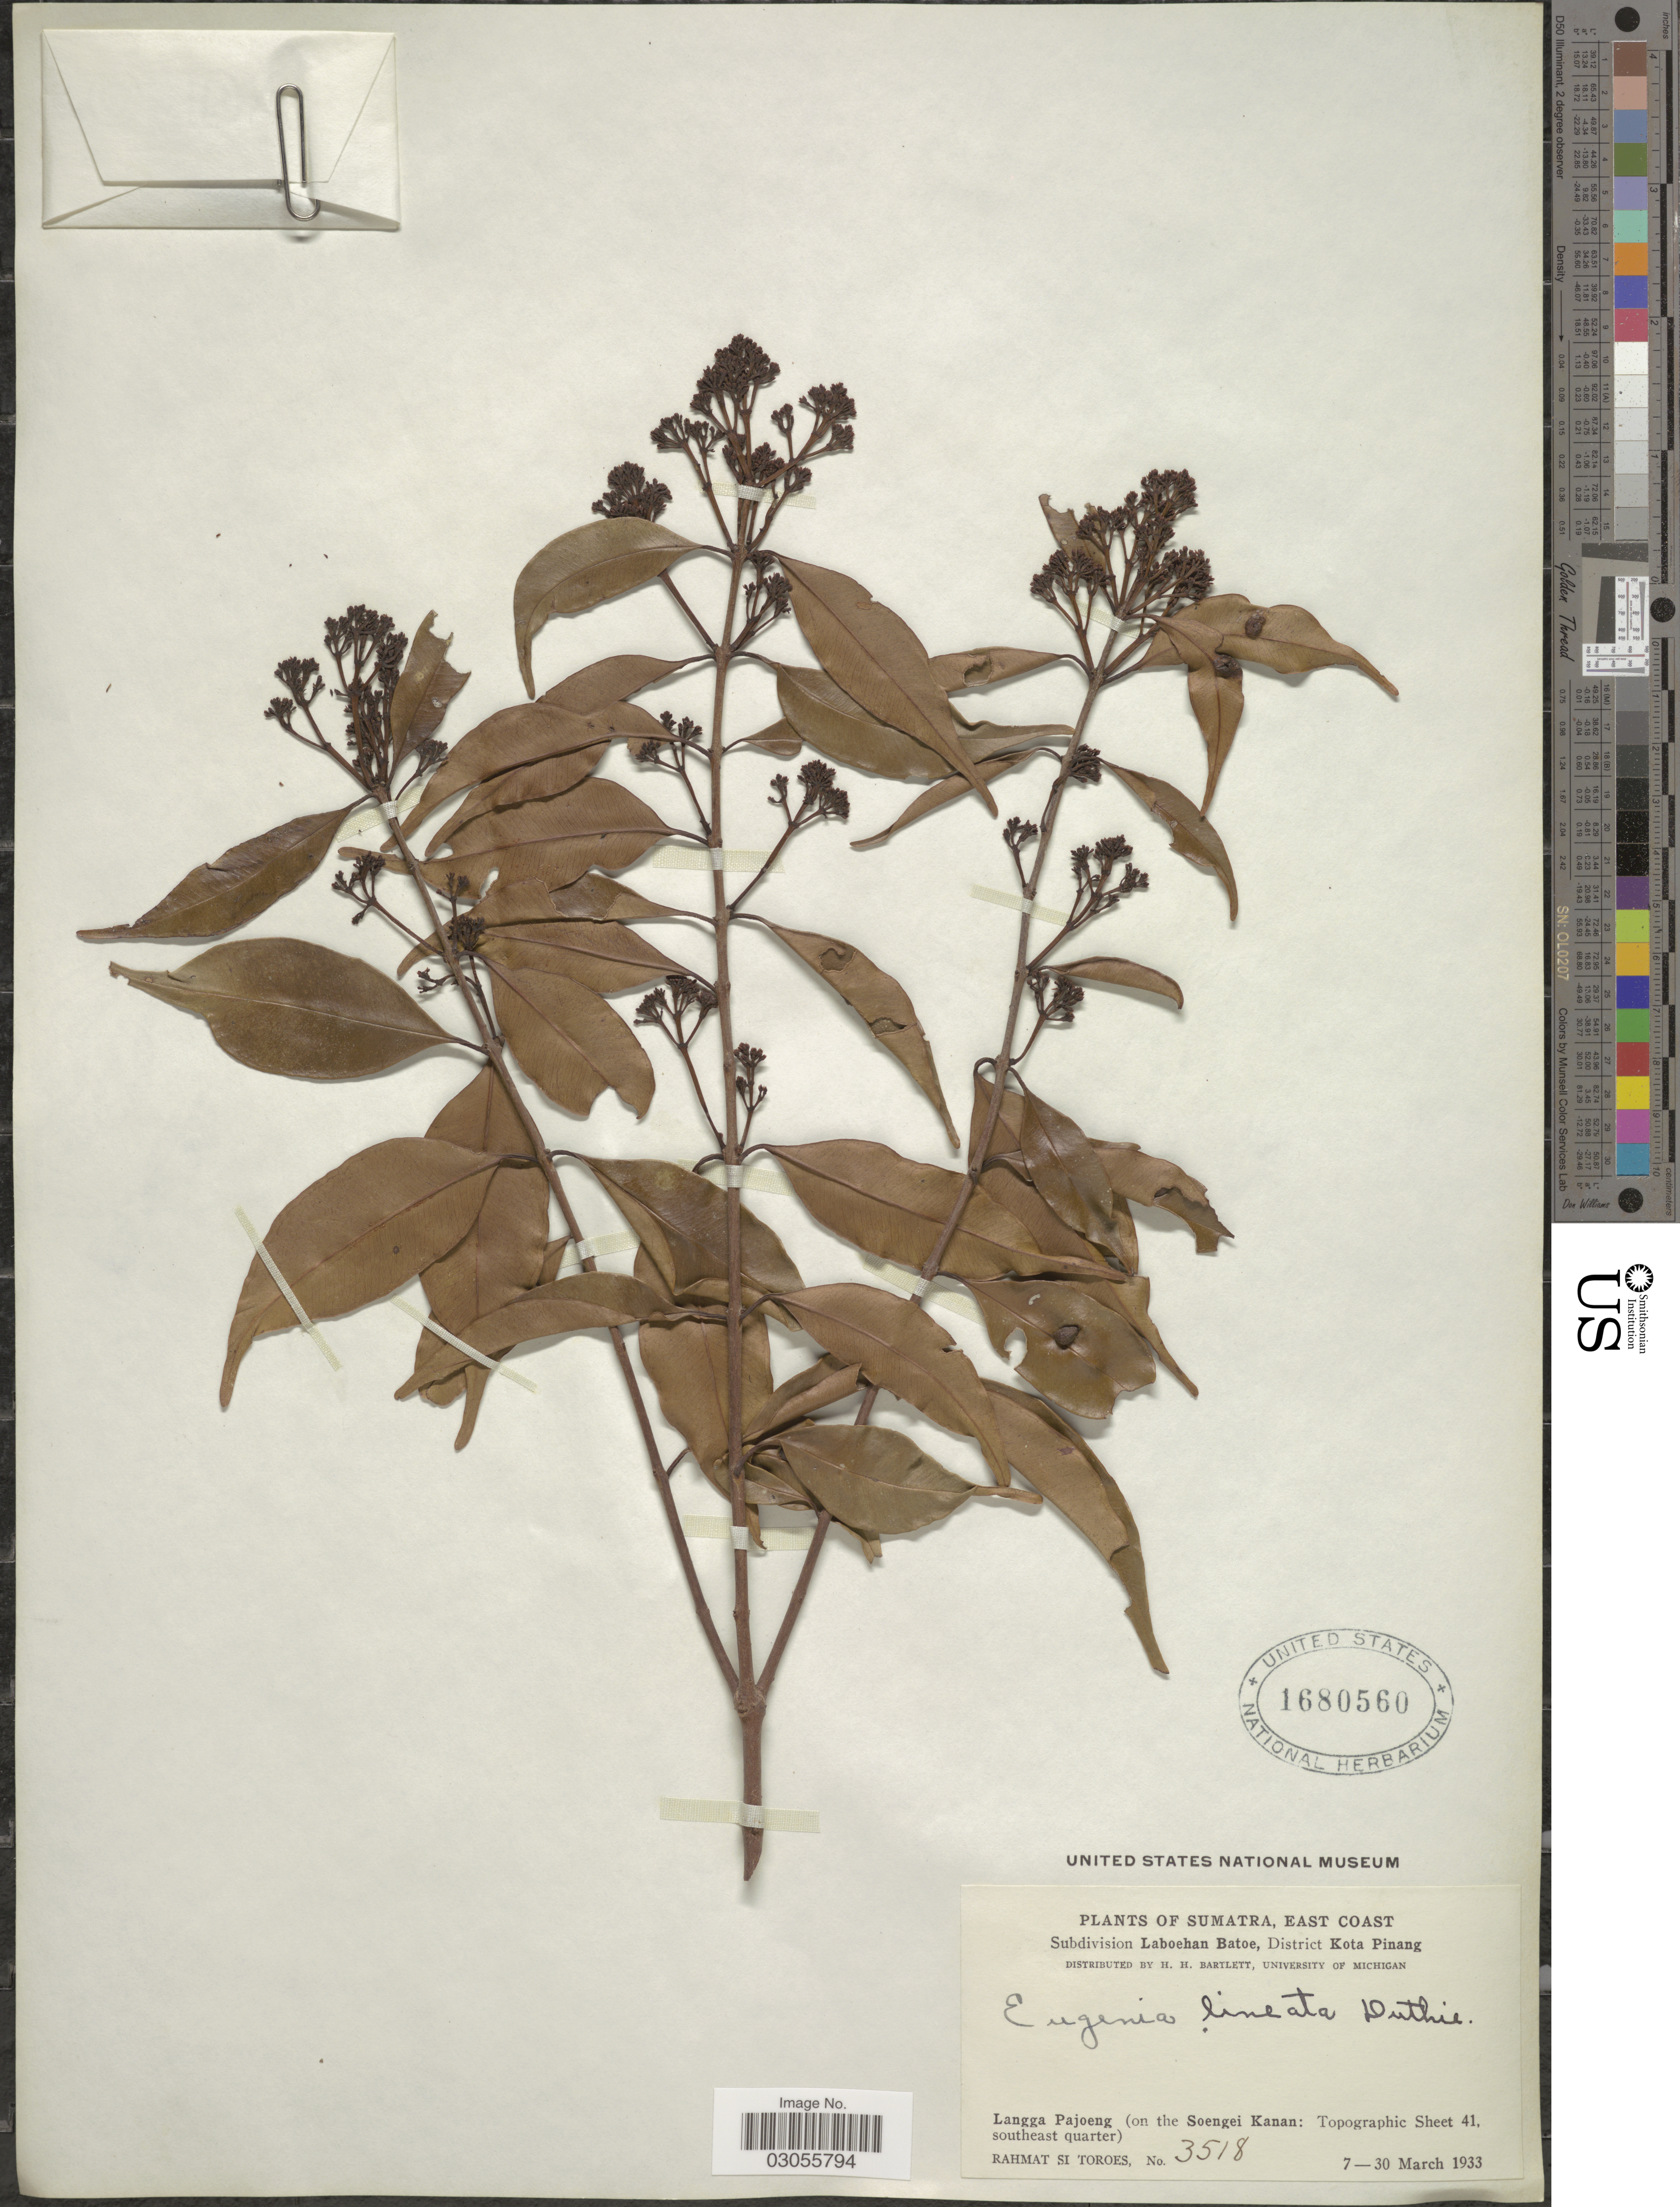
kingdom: Plantae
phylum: Tracheophyta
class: Magnoliopsida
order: Myrtales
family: Myrtaceae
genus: Syzygium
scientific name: Syzygium cerasiforme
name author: (Blume) Merr. & L.M. Perry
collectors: Rahmat Si Boeea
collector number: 3518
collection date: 1933-03-07/1933-03-30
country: Indonesia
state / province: Sumatra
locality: East Coast. Langga Pajoeng (on the Soengei Kanan: Topographic Sheet 41, southeast quarter). Subdivision Laboehan Batoe, District Kota Pinang.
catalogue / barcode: US 1680560